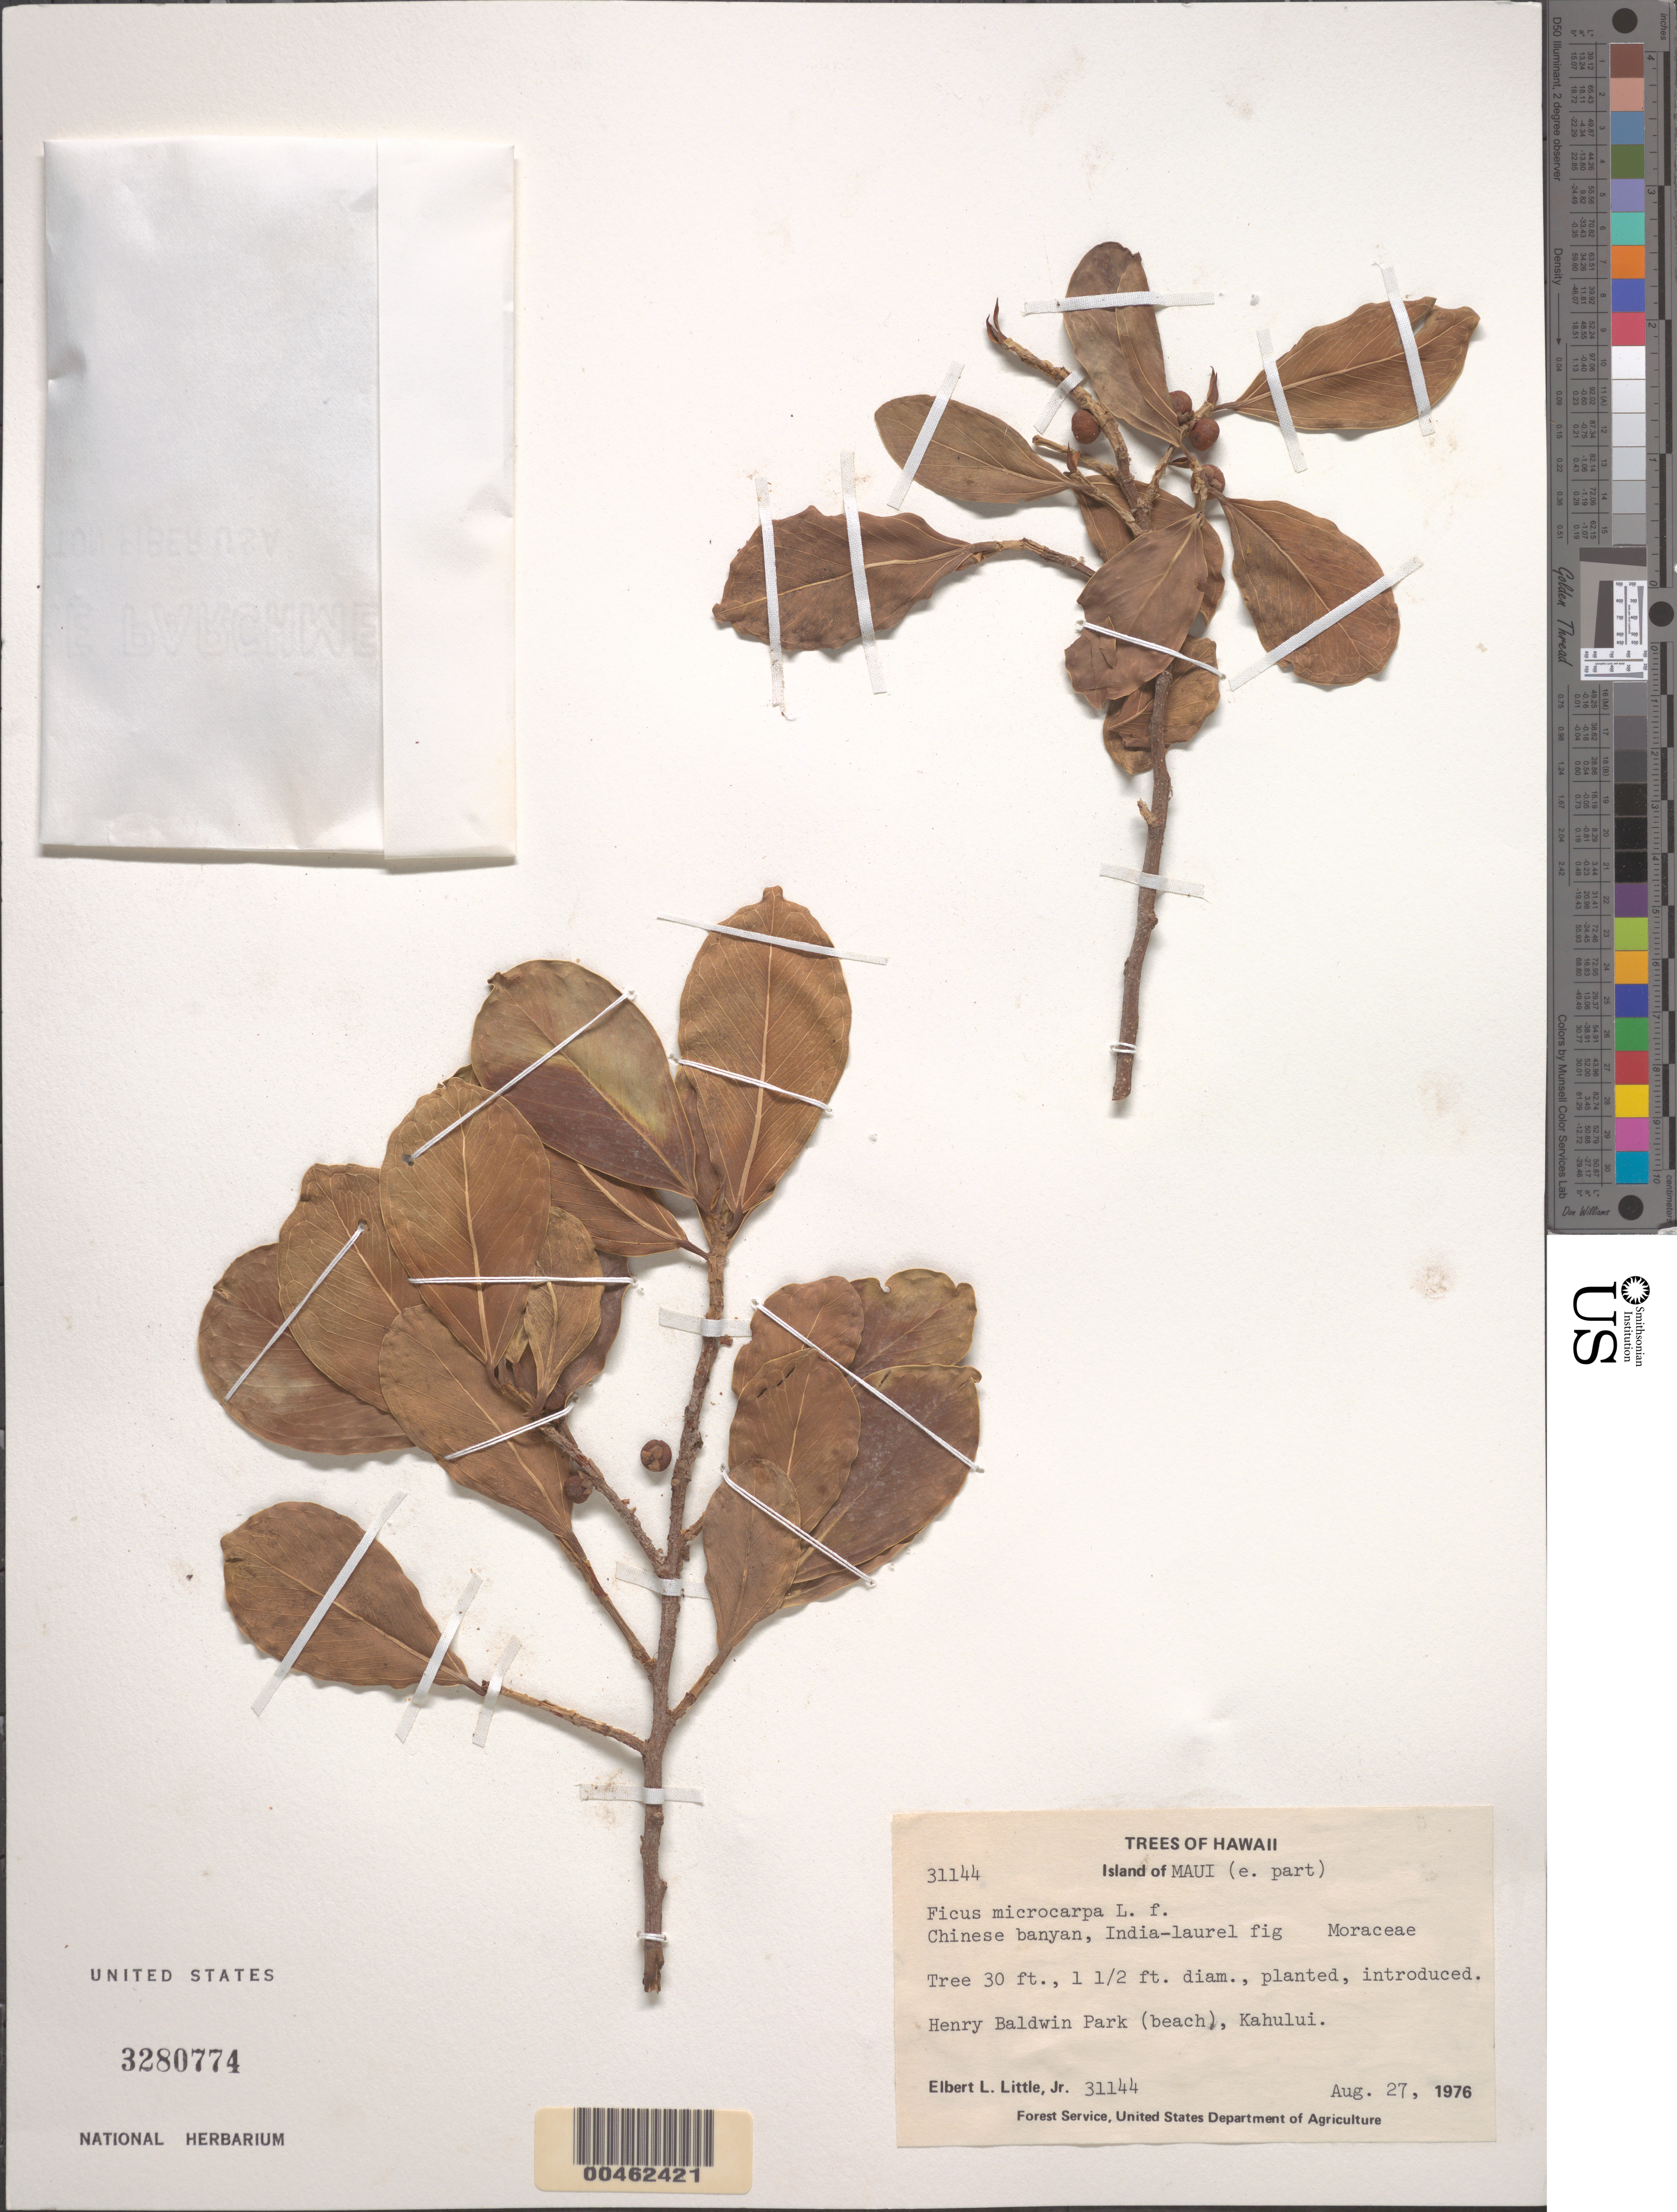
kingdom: Plantae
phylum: Tracheophyta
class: Magnoliopsida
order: Rosales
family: Moraceae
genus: Ficus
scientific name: Ficus microcarpa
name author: L. f.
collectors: E. L. Little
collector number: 31144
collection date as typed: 27 Aug 1976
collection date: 1976-08-27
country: United States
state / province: Hawaii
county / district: Maui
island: Maui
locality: E part of Maui, Henry Baldwin Park (beach), Kahului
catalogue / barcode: US 3280774